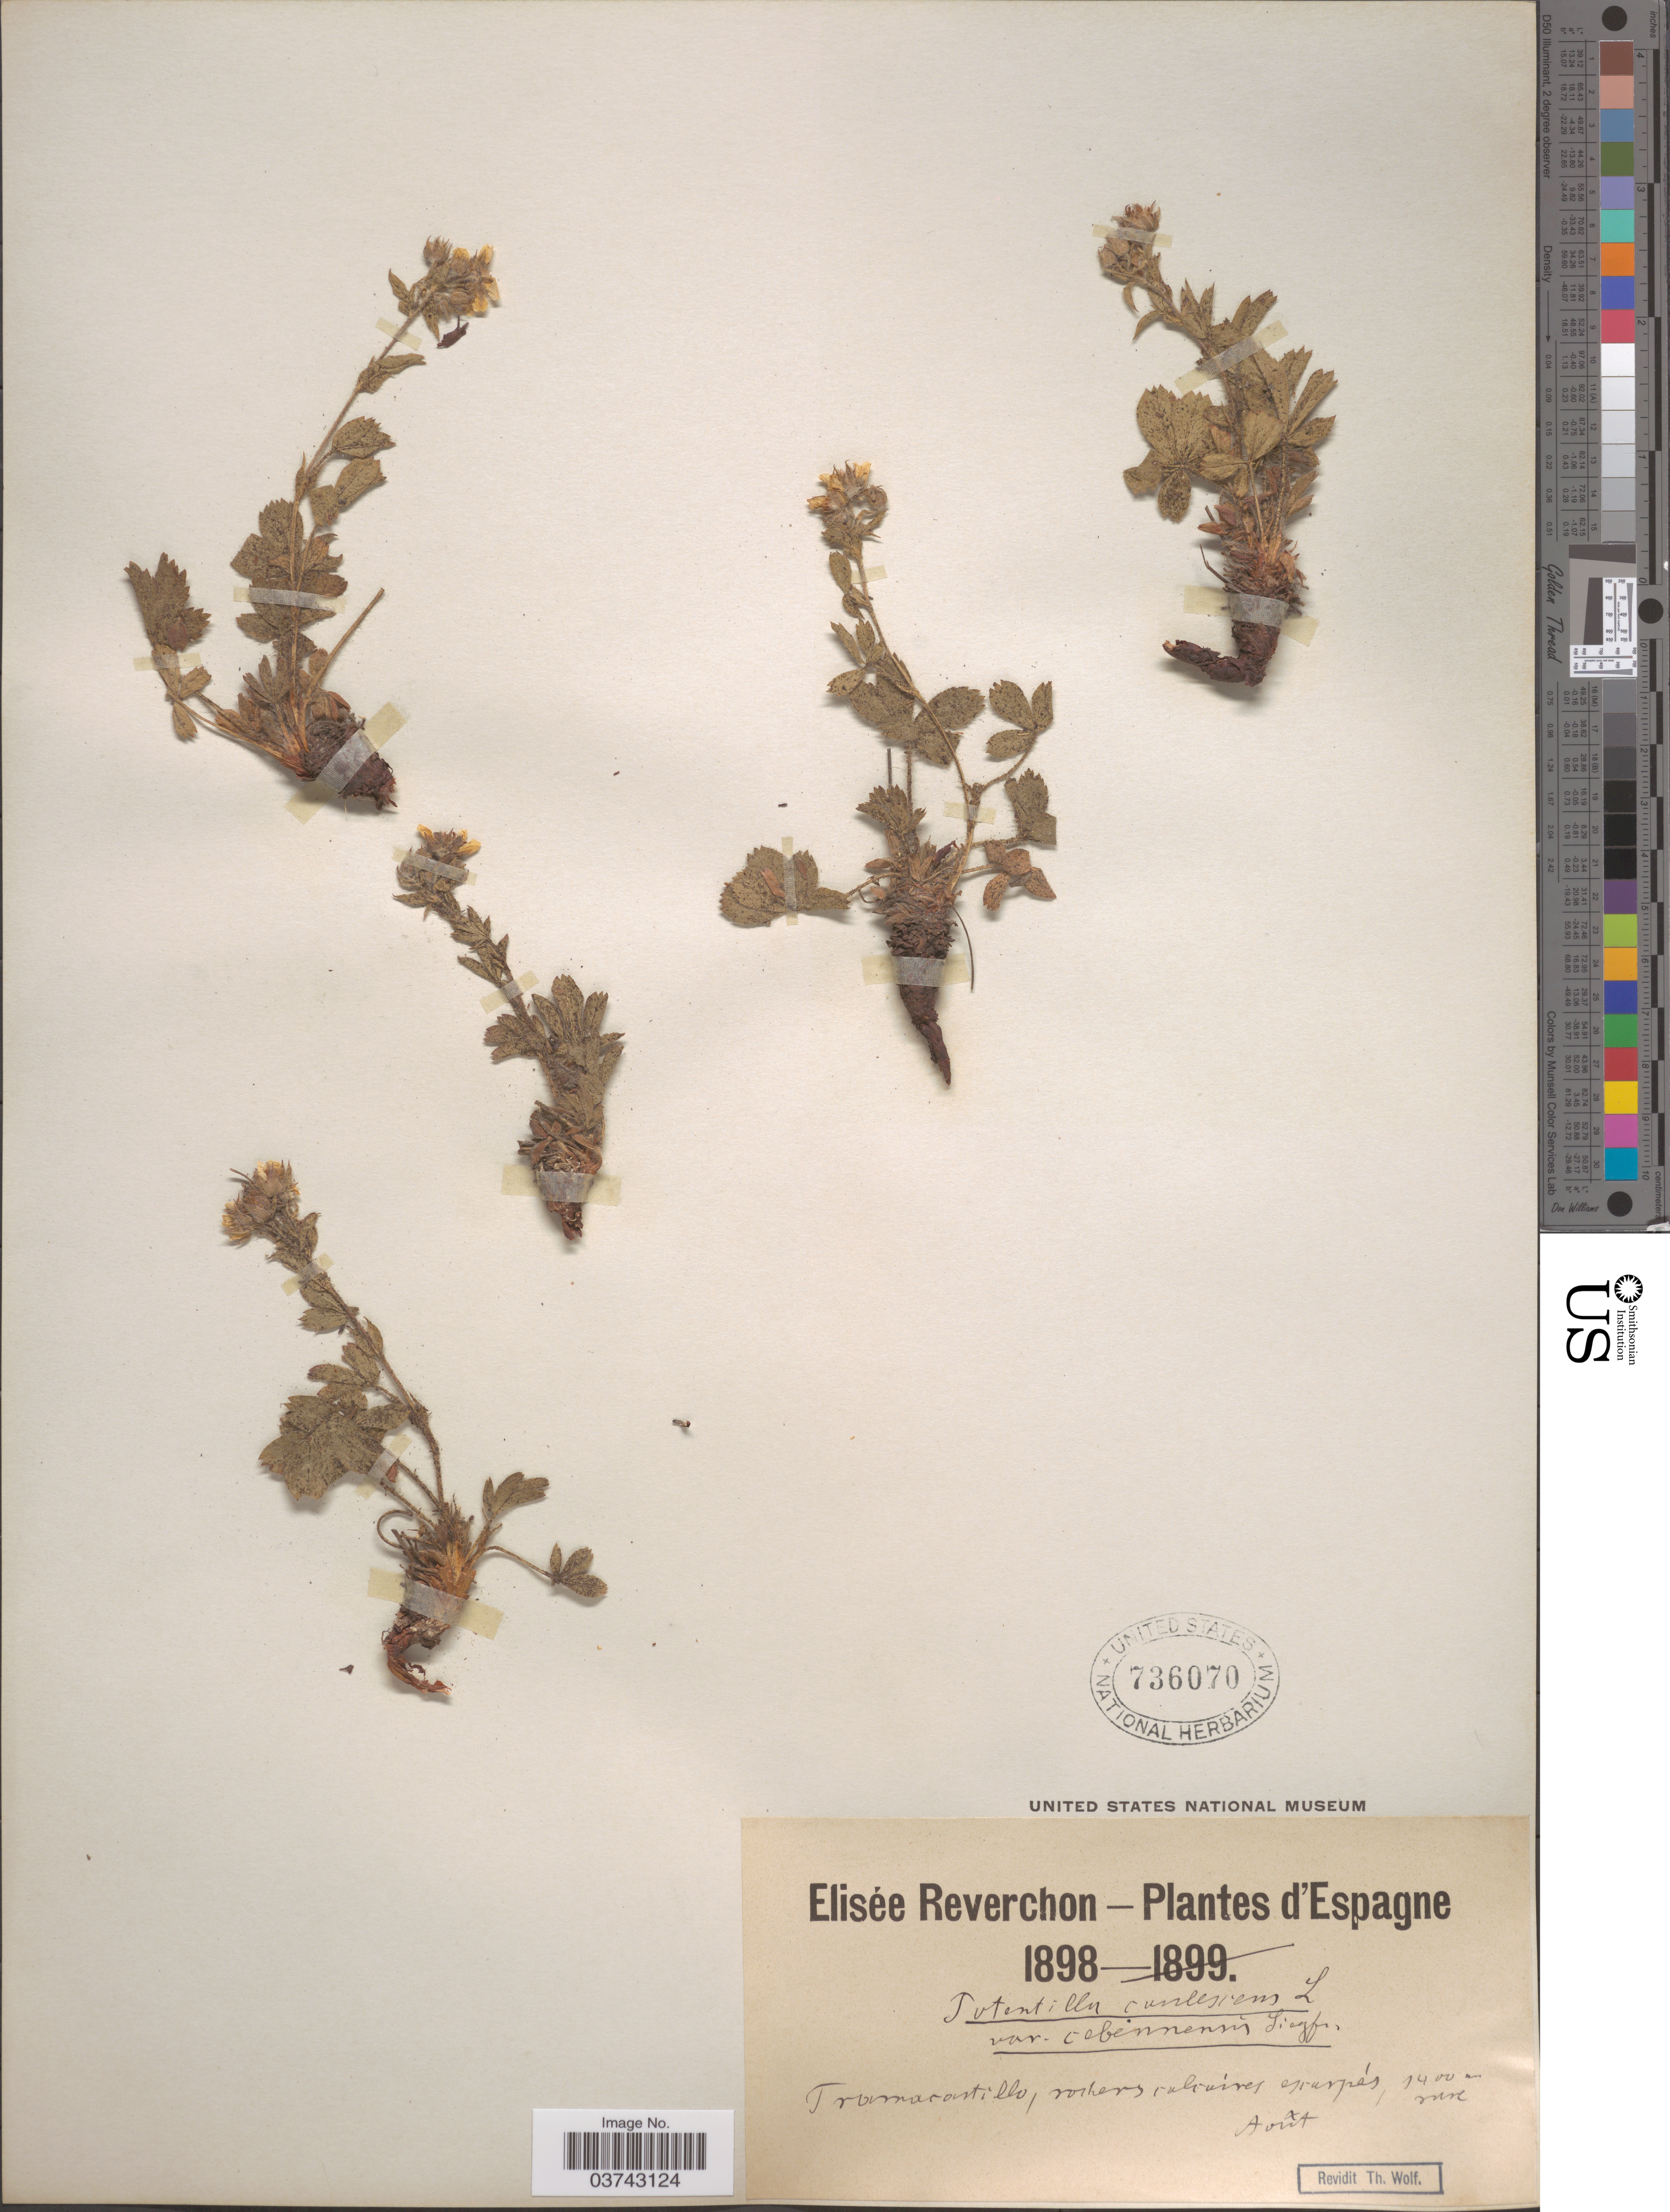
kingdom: Plantae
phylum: Tracheophyta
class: Magnoliopsida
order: Rosales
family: Rosaceae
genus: Potentilla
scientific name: Potentilla sp.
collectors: E. Reverchon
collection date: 1898-08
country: Spain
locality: Tramacastillo, Espagne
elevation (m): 1400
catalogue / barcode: US 736070